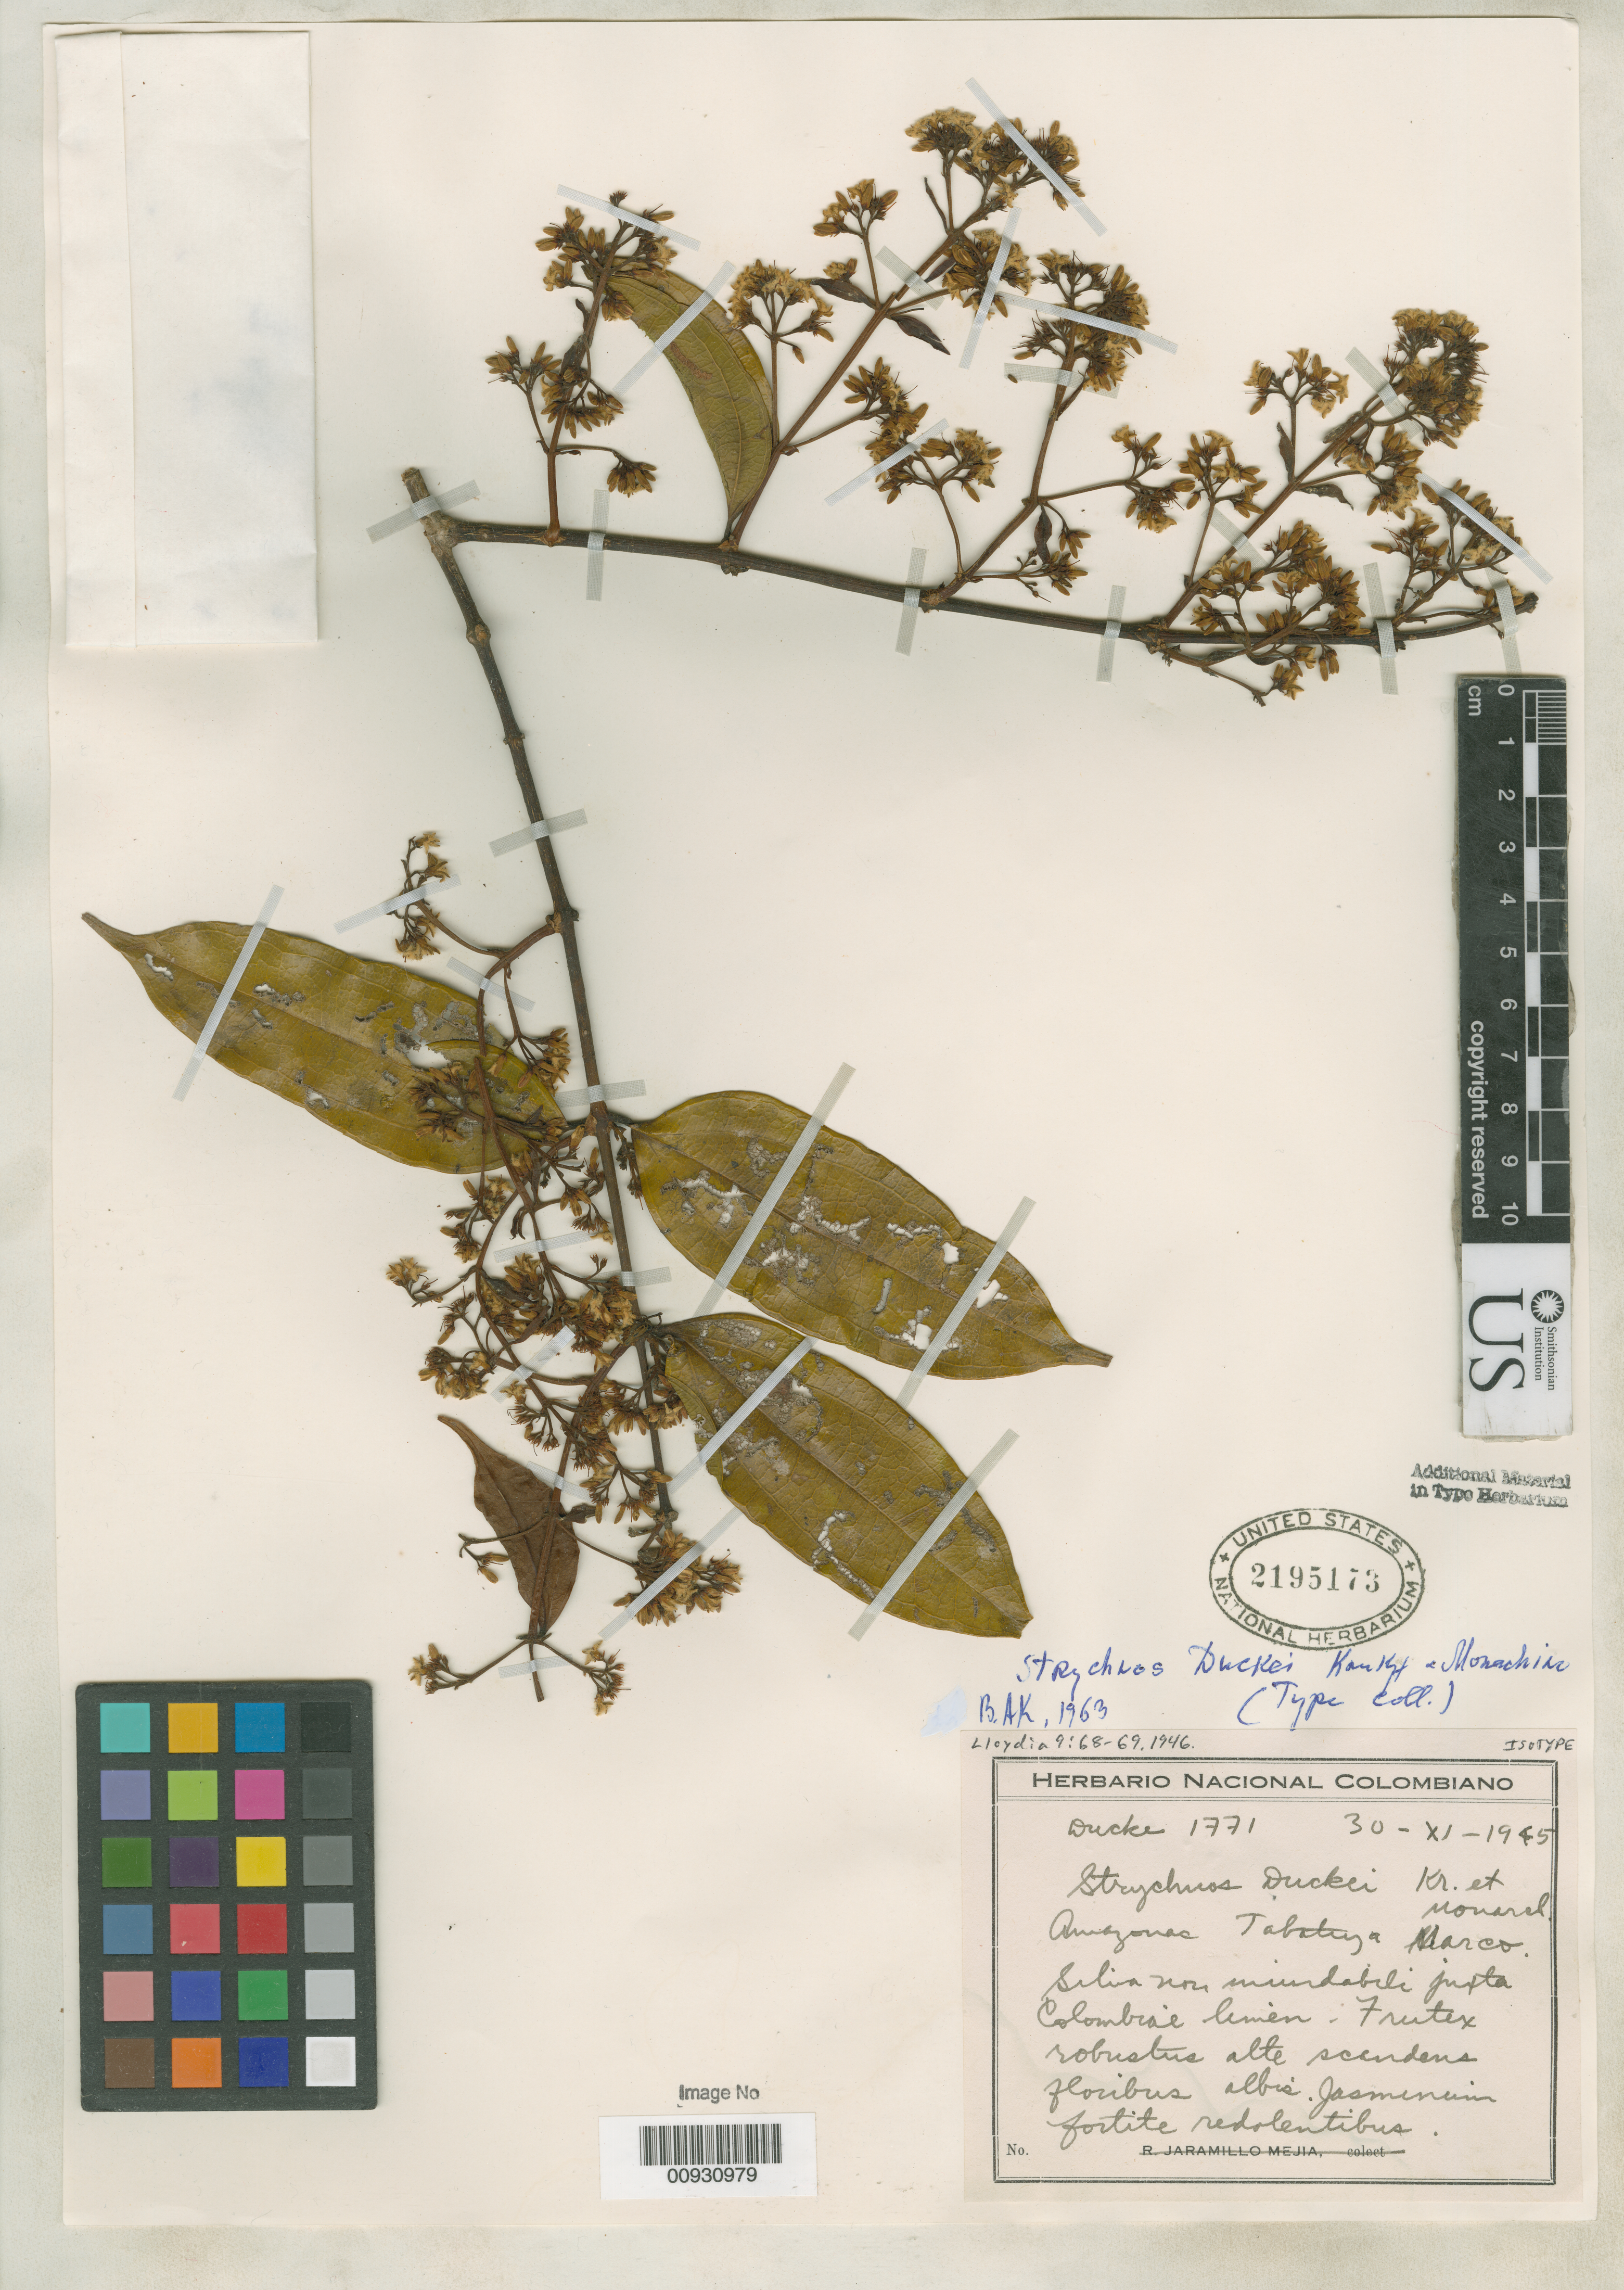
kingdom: Plantae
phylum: Tracheophyta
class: Magnoliopsida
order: Gentianales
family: Loganiaceae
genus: Strychnos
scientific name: Strychnos duckei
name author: Krukoff & Monach.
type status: Isotype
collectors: A. Ducke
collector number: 1771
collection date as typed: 30 Nov 1945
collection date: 1945-11-30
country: Brazil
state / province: Amazonas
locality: Tabatinga-Marco.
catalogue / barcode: US 2195173